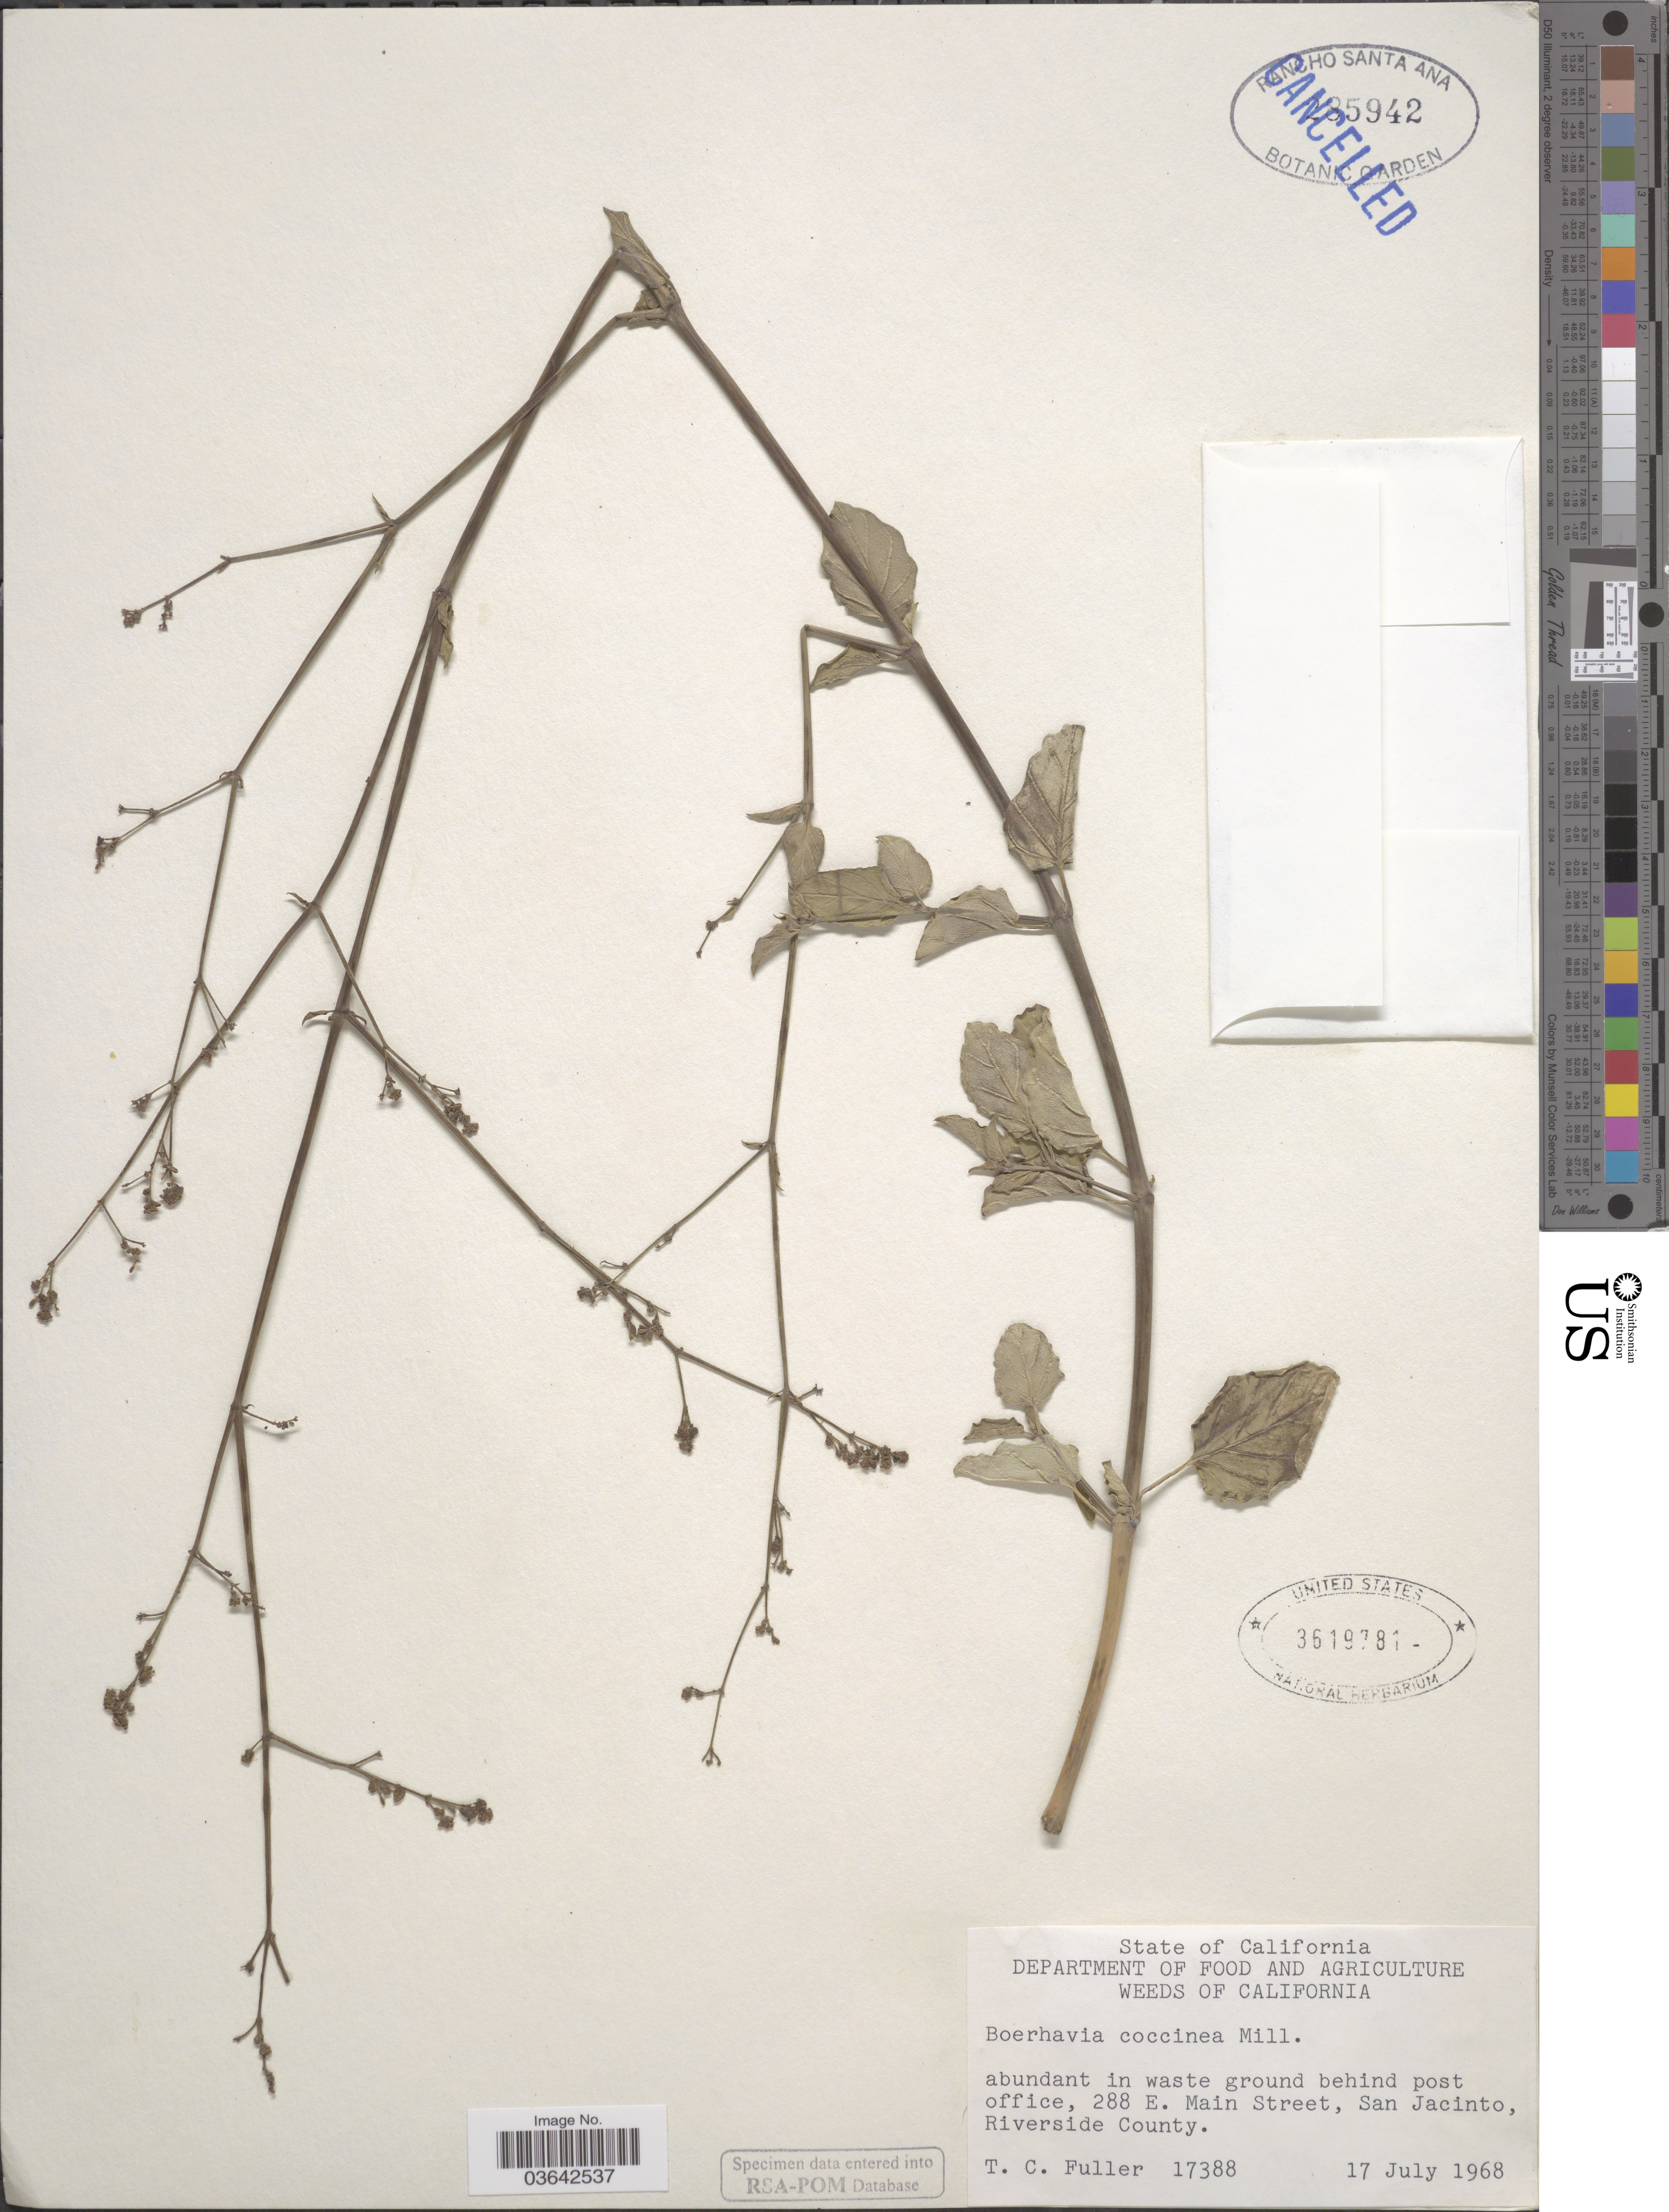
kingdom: Plantae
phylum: Tracheophyta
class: Magnoliopsida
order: Caryophyllales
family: Nyctaginaceae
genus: Boerhavia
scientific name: Boerhavia coccinea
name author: Mill.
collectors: T. Fuller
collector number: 17388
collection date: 1968-07-17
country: United States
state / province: California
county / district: Riverside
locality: Behind post office, 288 E. Main Street, San Jacinto, Riverside County.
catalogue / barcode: US 3619781